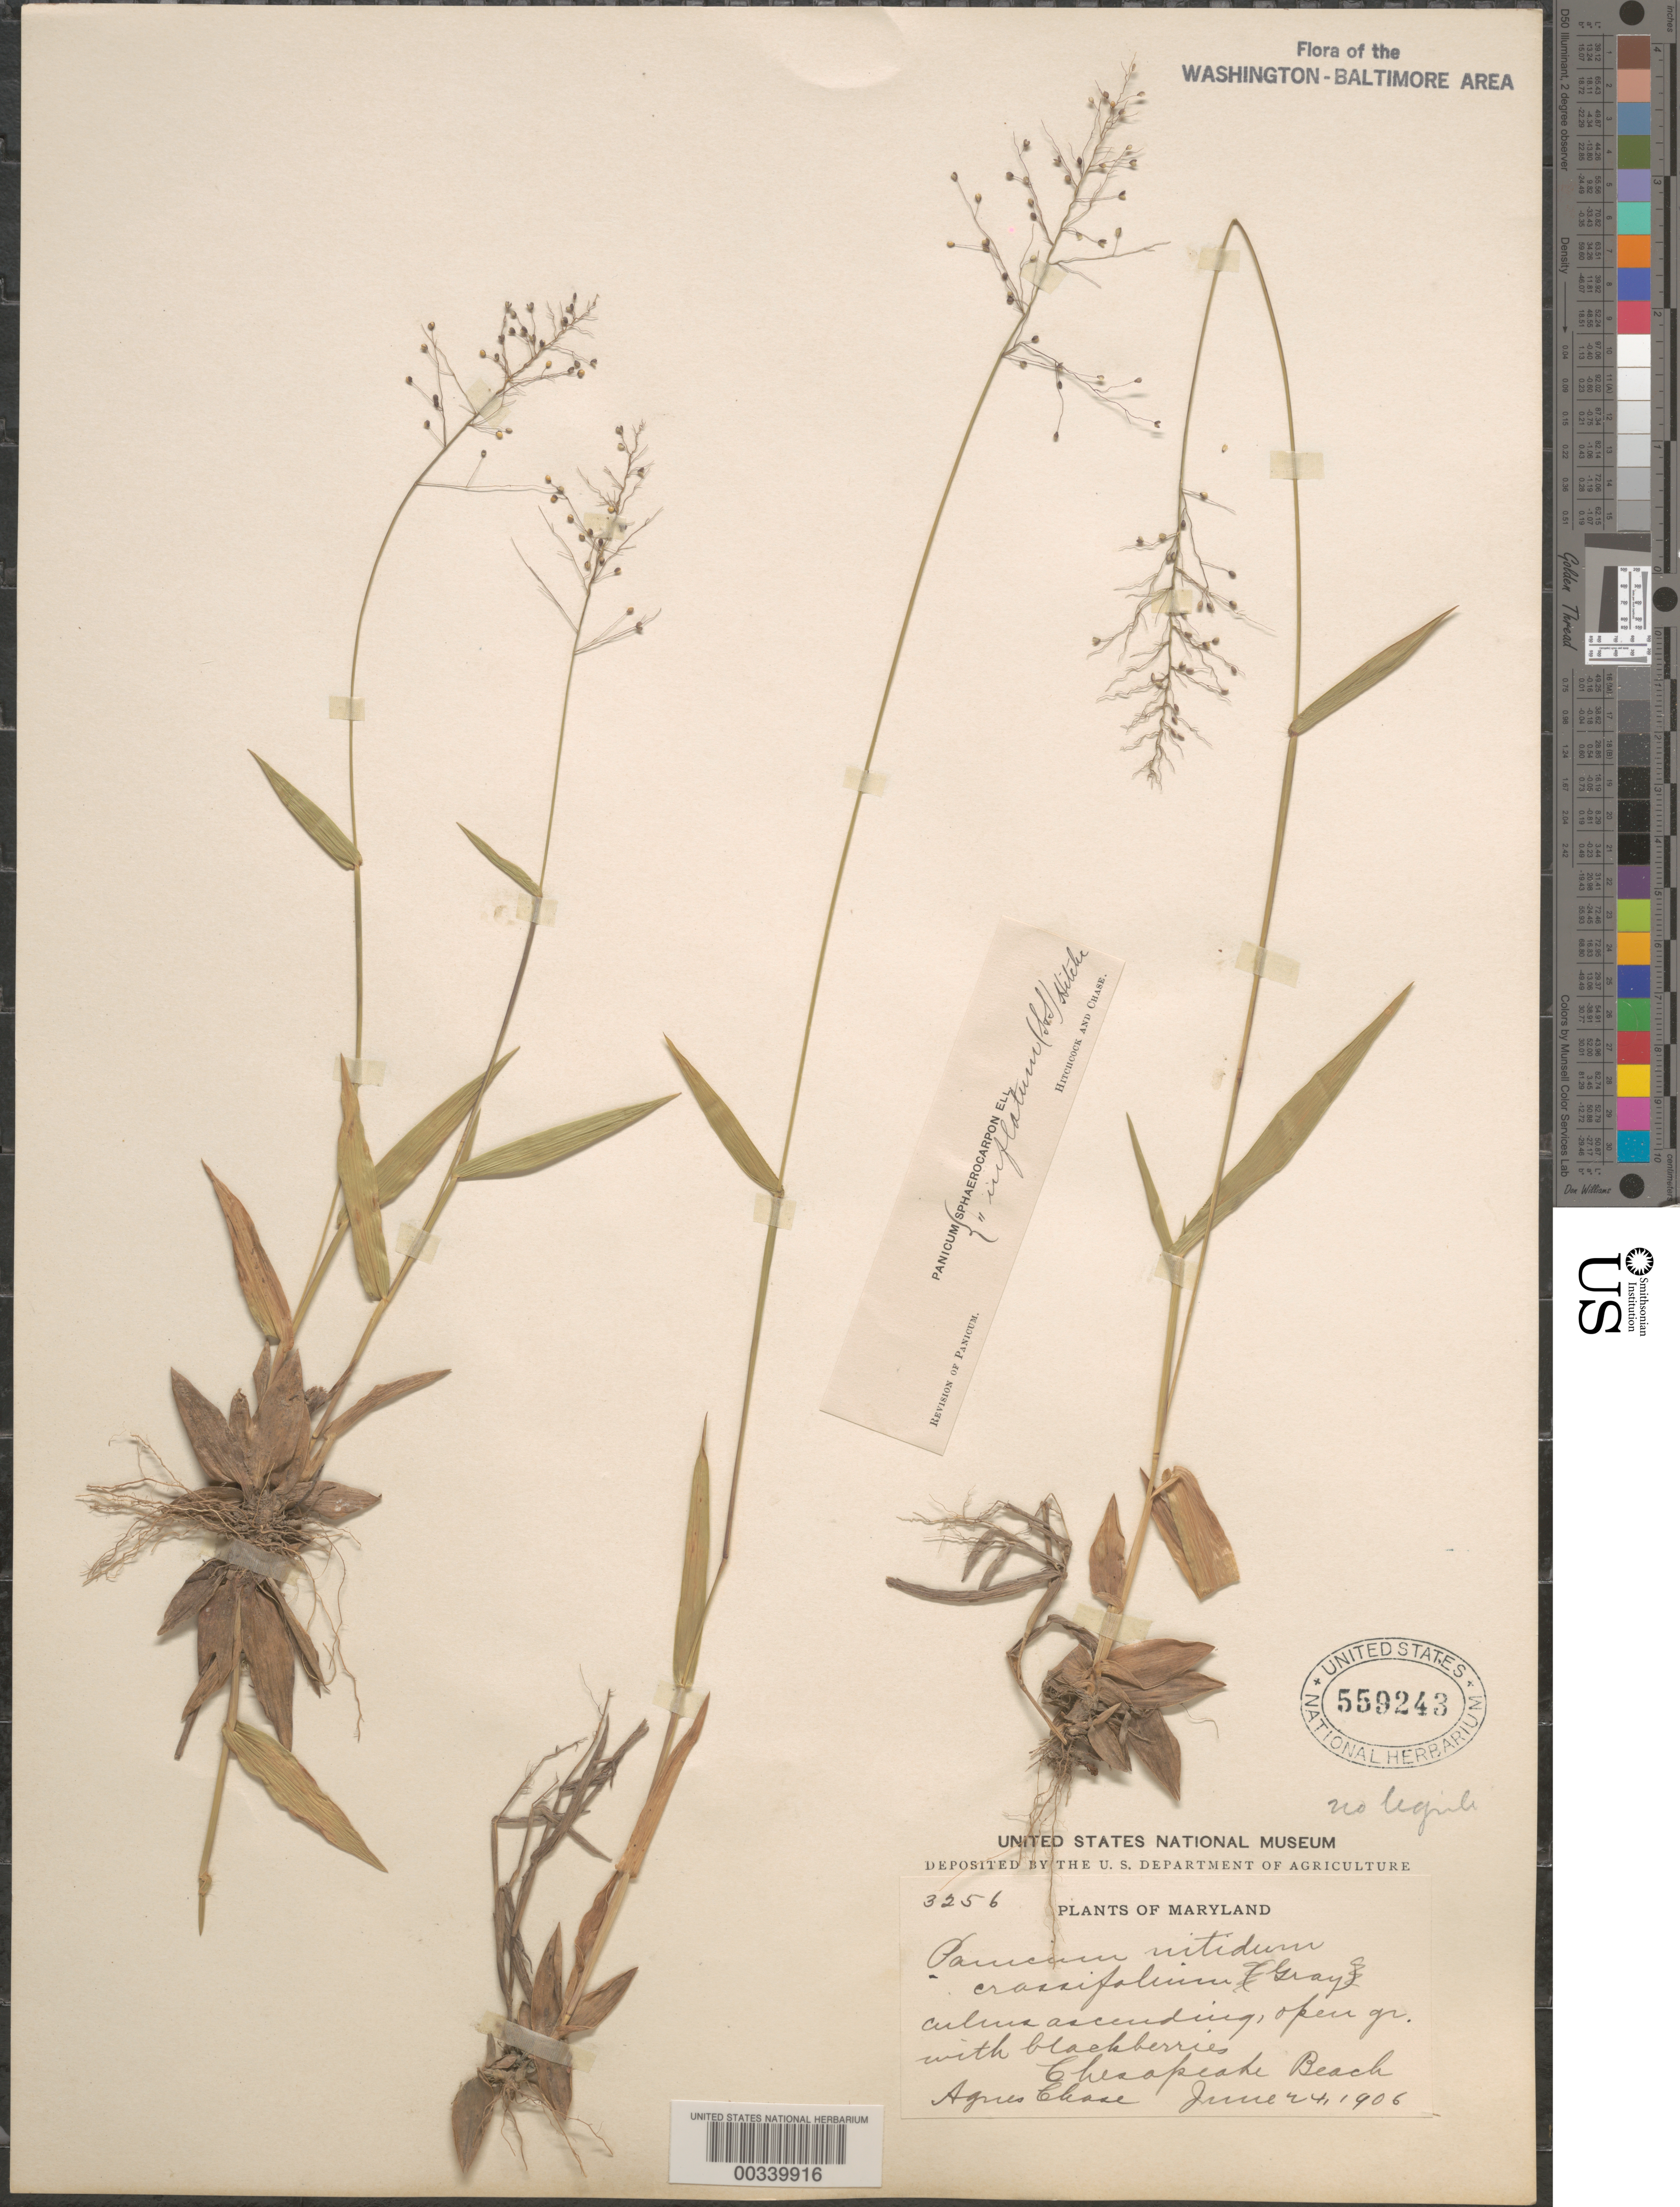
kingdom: Plantae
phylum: Tracheophyta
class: Liliopsida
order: Poales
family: Poaceae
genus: Dichanthelium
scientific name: Dichanthelium sphaerocarpon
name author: (Elliott) Gould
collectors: A. Chase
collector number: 3256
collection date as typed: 24 Jun 1906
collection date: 1906-06-24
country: United States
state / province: Maryland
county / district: Calvert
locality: Chesapeake Beach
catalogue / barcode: US 559243